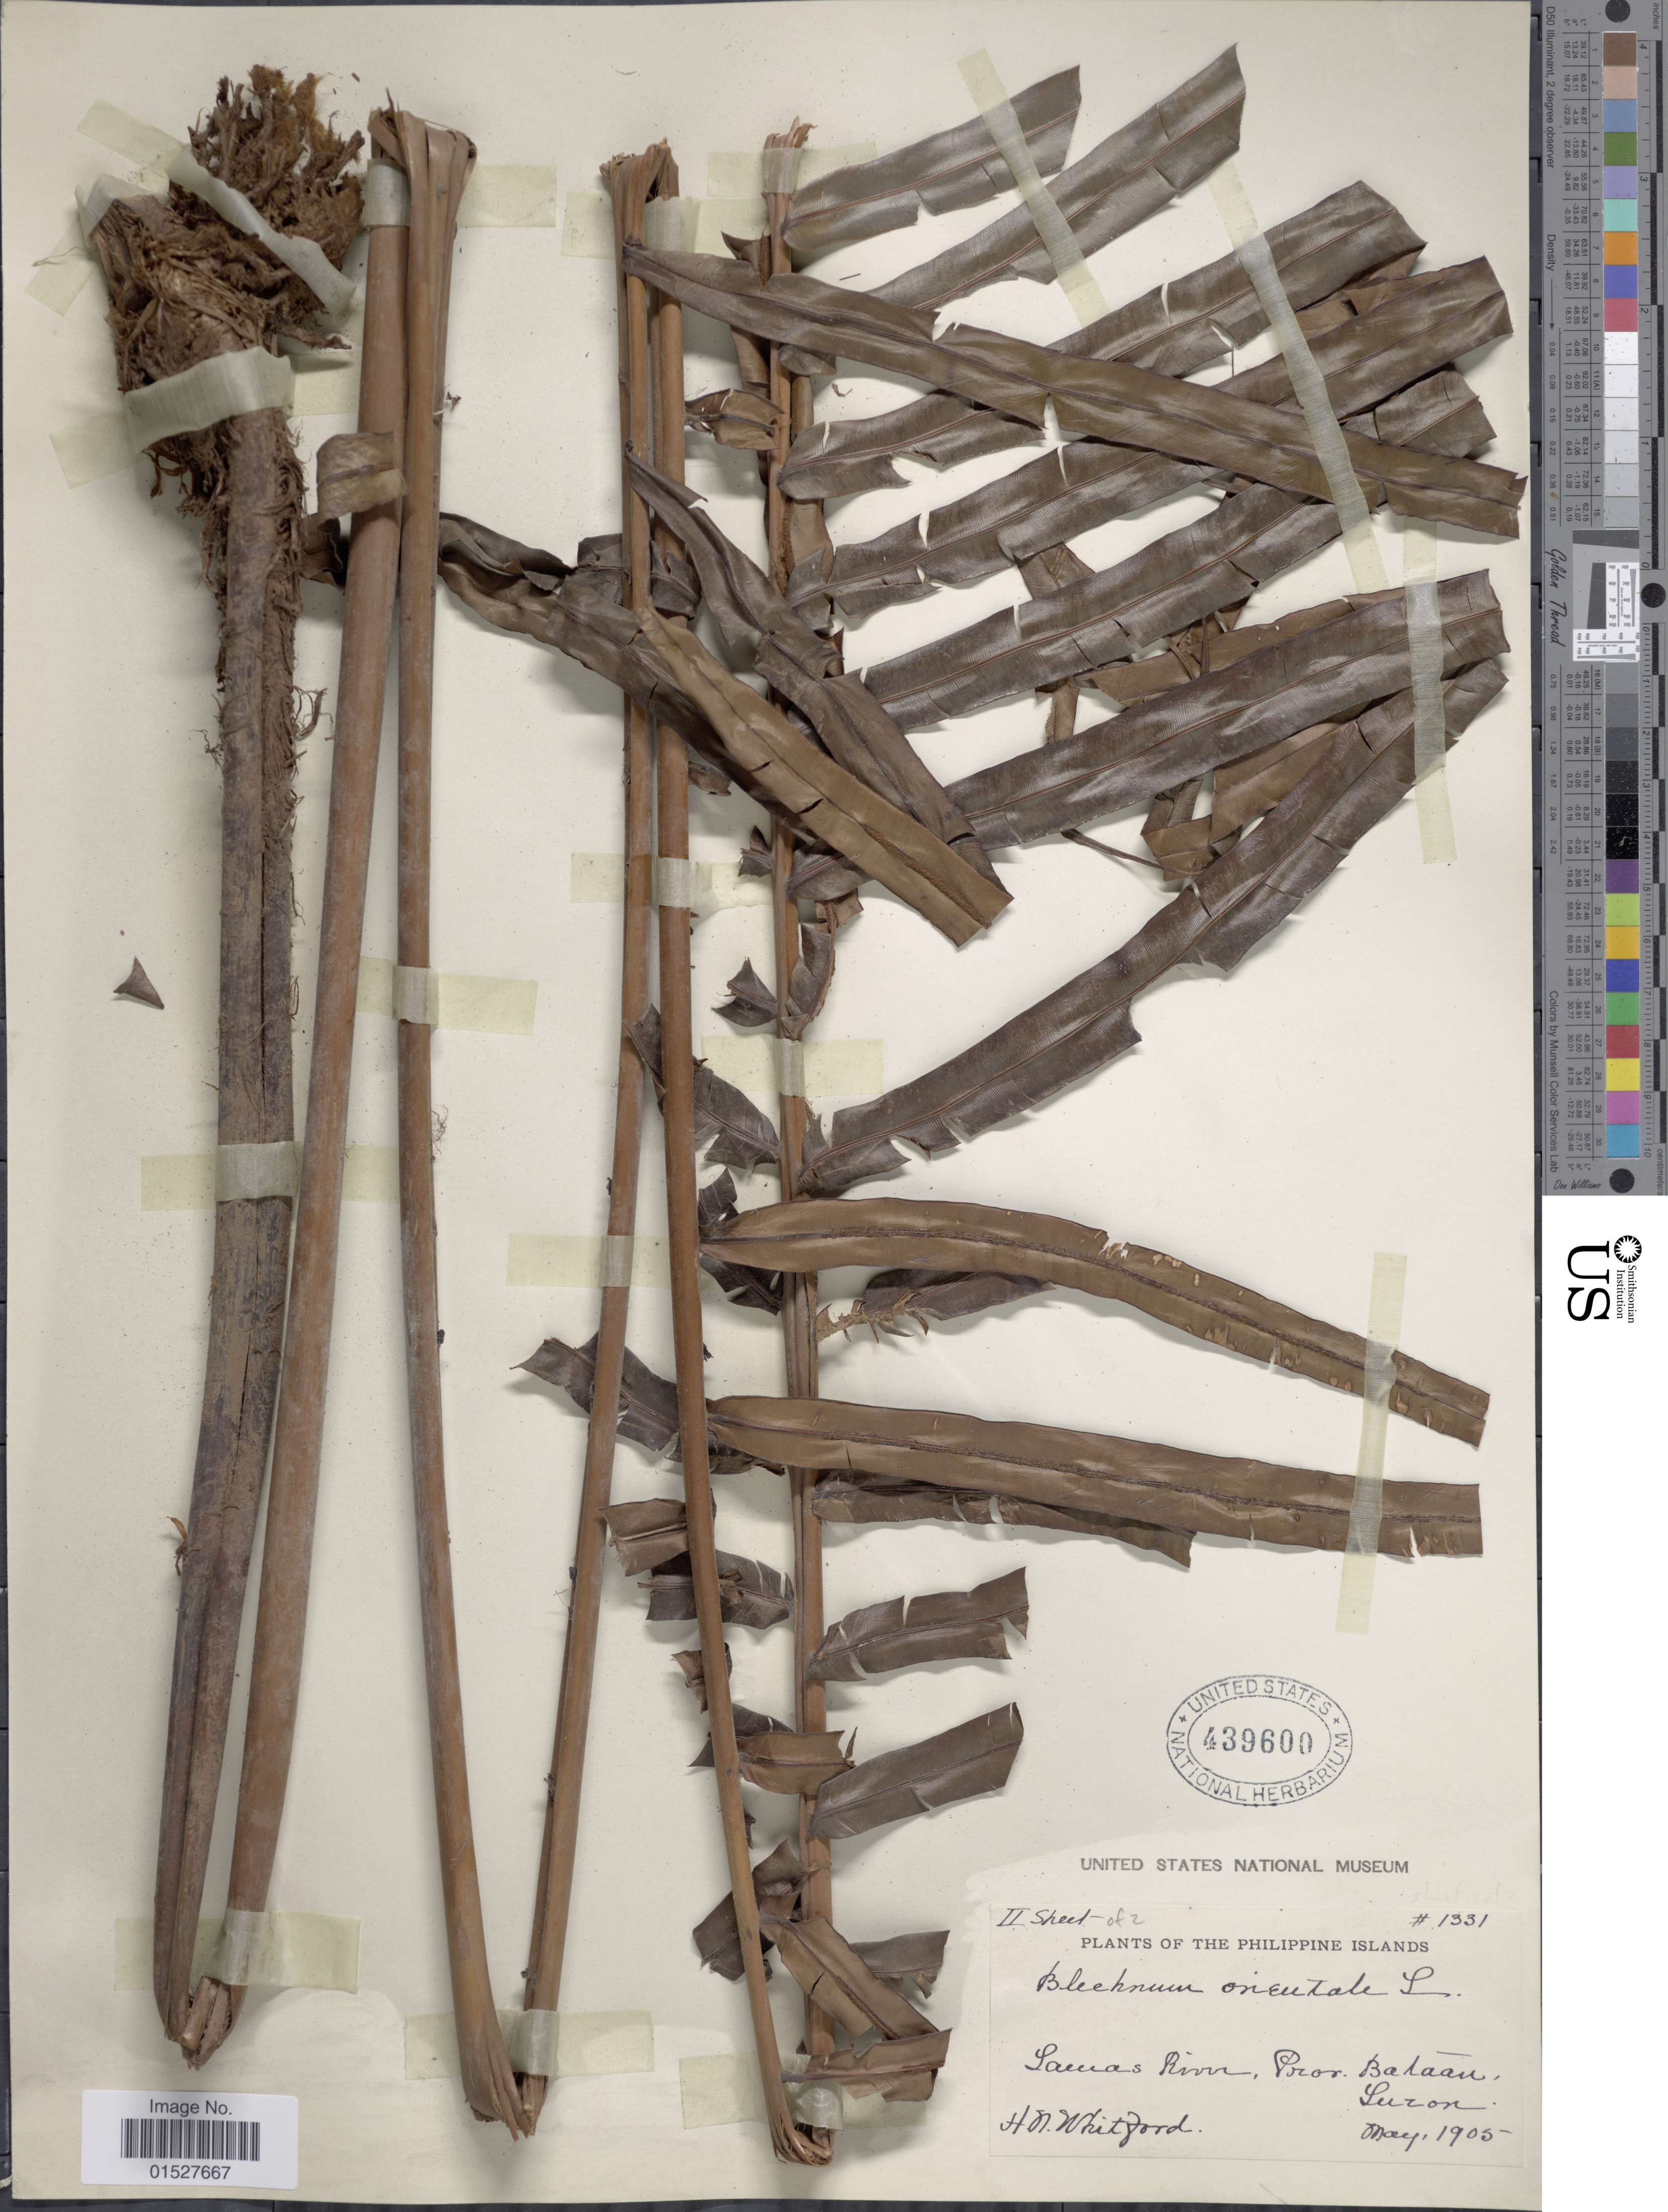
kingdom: Plantae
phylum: Tracheophyta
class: Polypodiopsida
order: Polypodiales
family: Blechnaceae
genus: Blechnum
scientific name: Blechnum orientale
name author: L.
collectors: H. N. Whitford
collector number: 1331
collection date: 1905-05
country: Philippines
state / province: Cagayan Valley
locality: Lamas River, Prov. Bataan, Luzon.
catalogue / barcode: US 439600